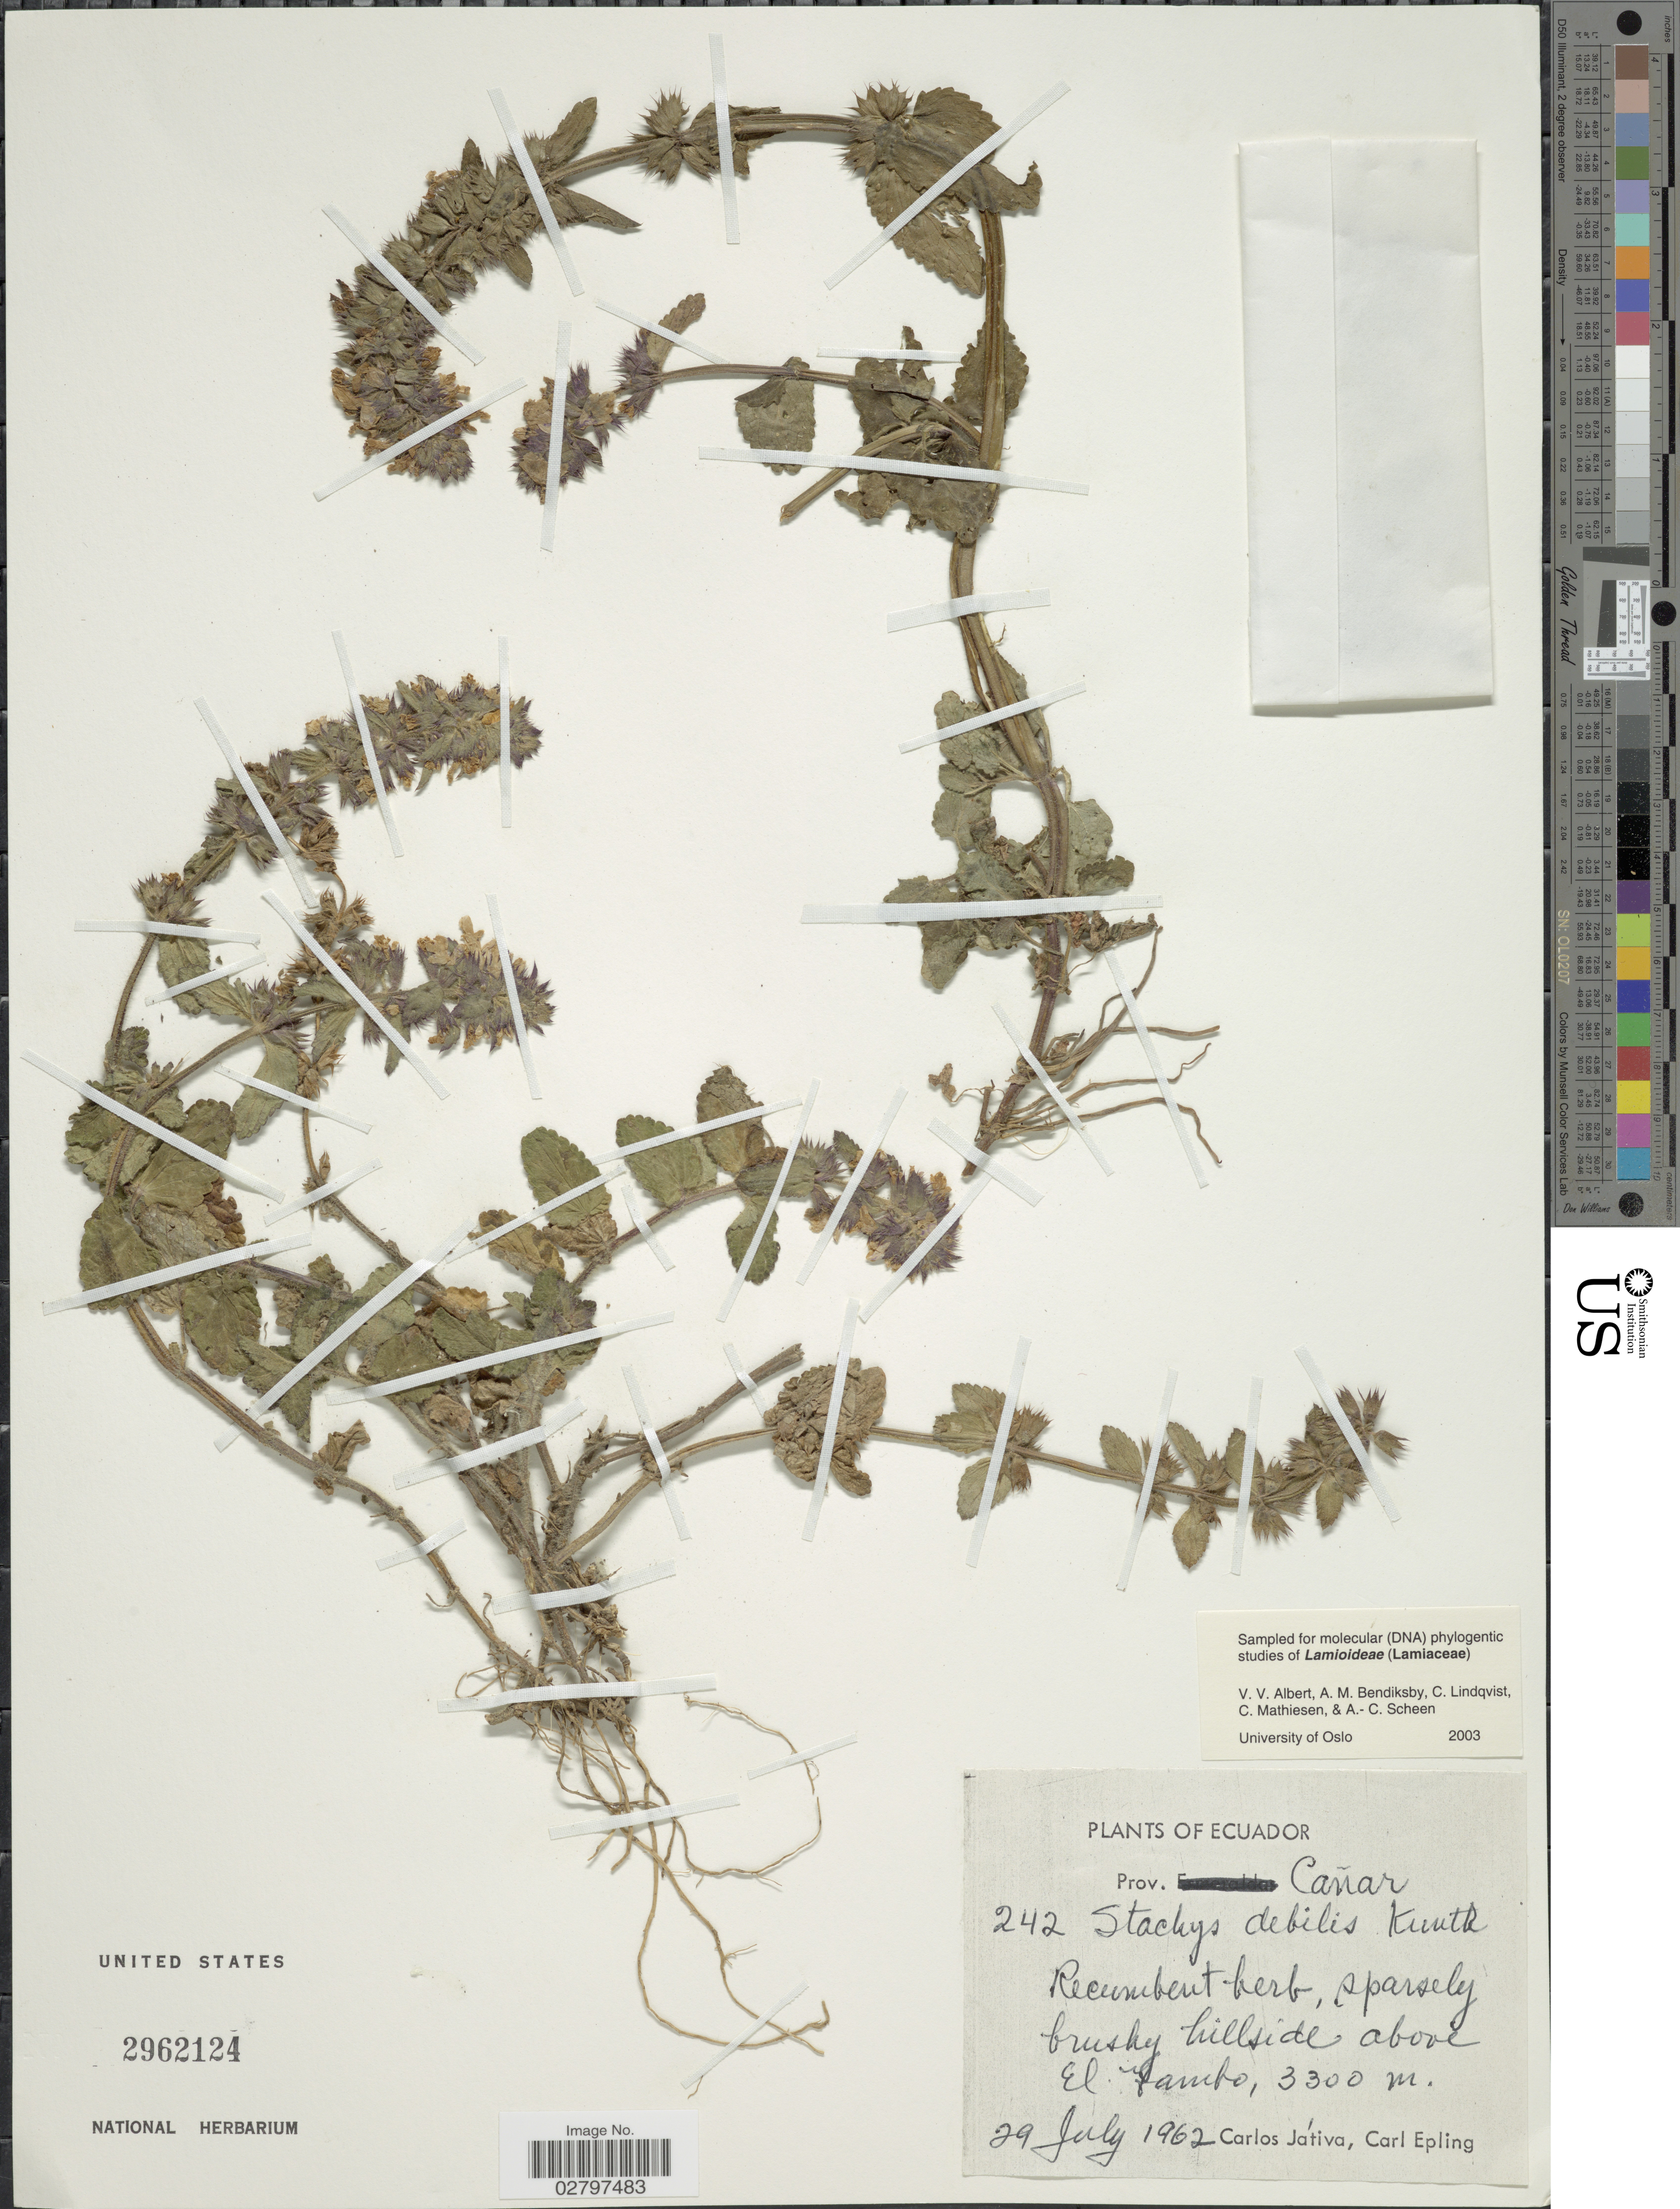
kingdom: Plantae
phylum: Tracheophyta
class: Magnoliopsida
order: Lamiales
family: Lamiaceae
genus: Stachys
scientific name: Stachys debilis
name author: Kunth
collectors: C. D. Játiva & C. C. Epling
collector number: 242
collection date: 1962-07-29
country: Ecuador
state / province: Cañar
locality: Hillside above El Tambo.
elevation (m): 3300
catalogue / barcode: US 2962124